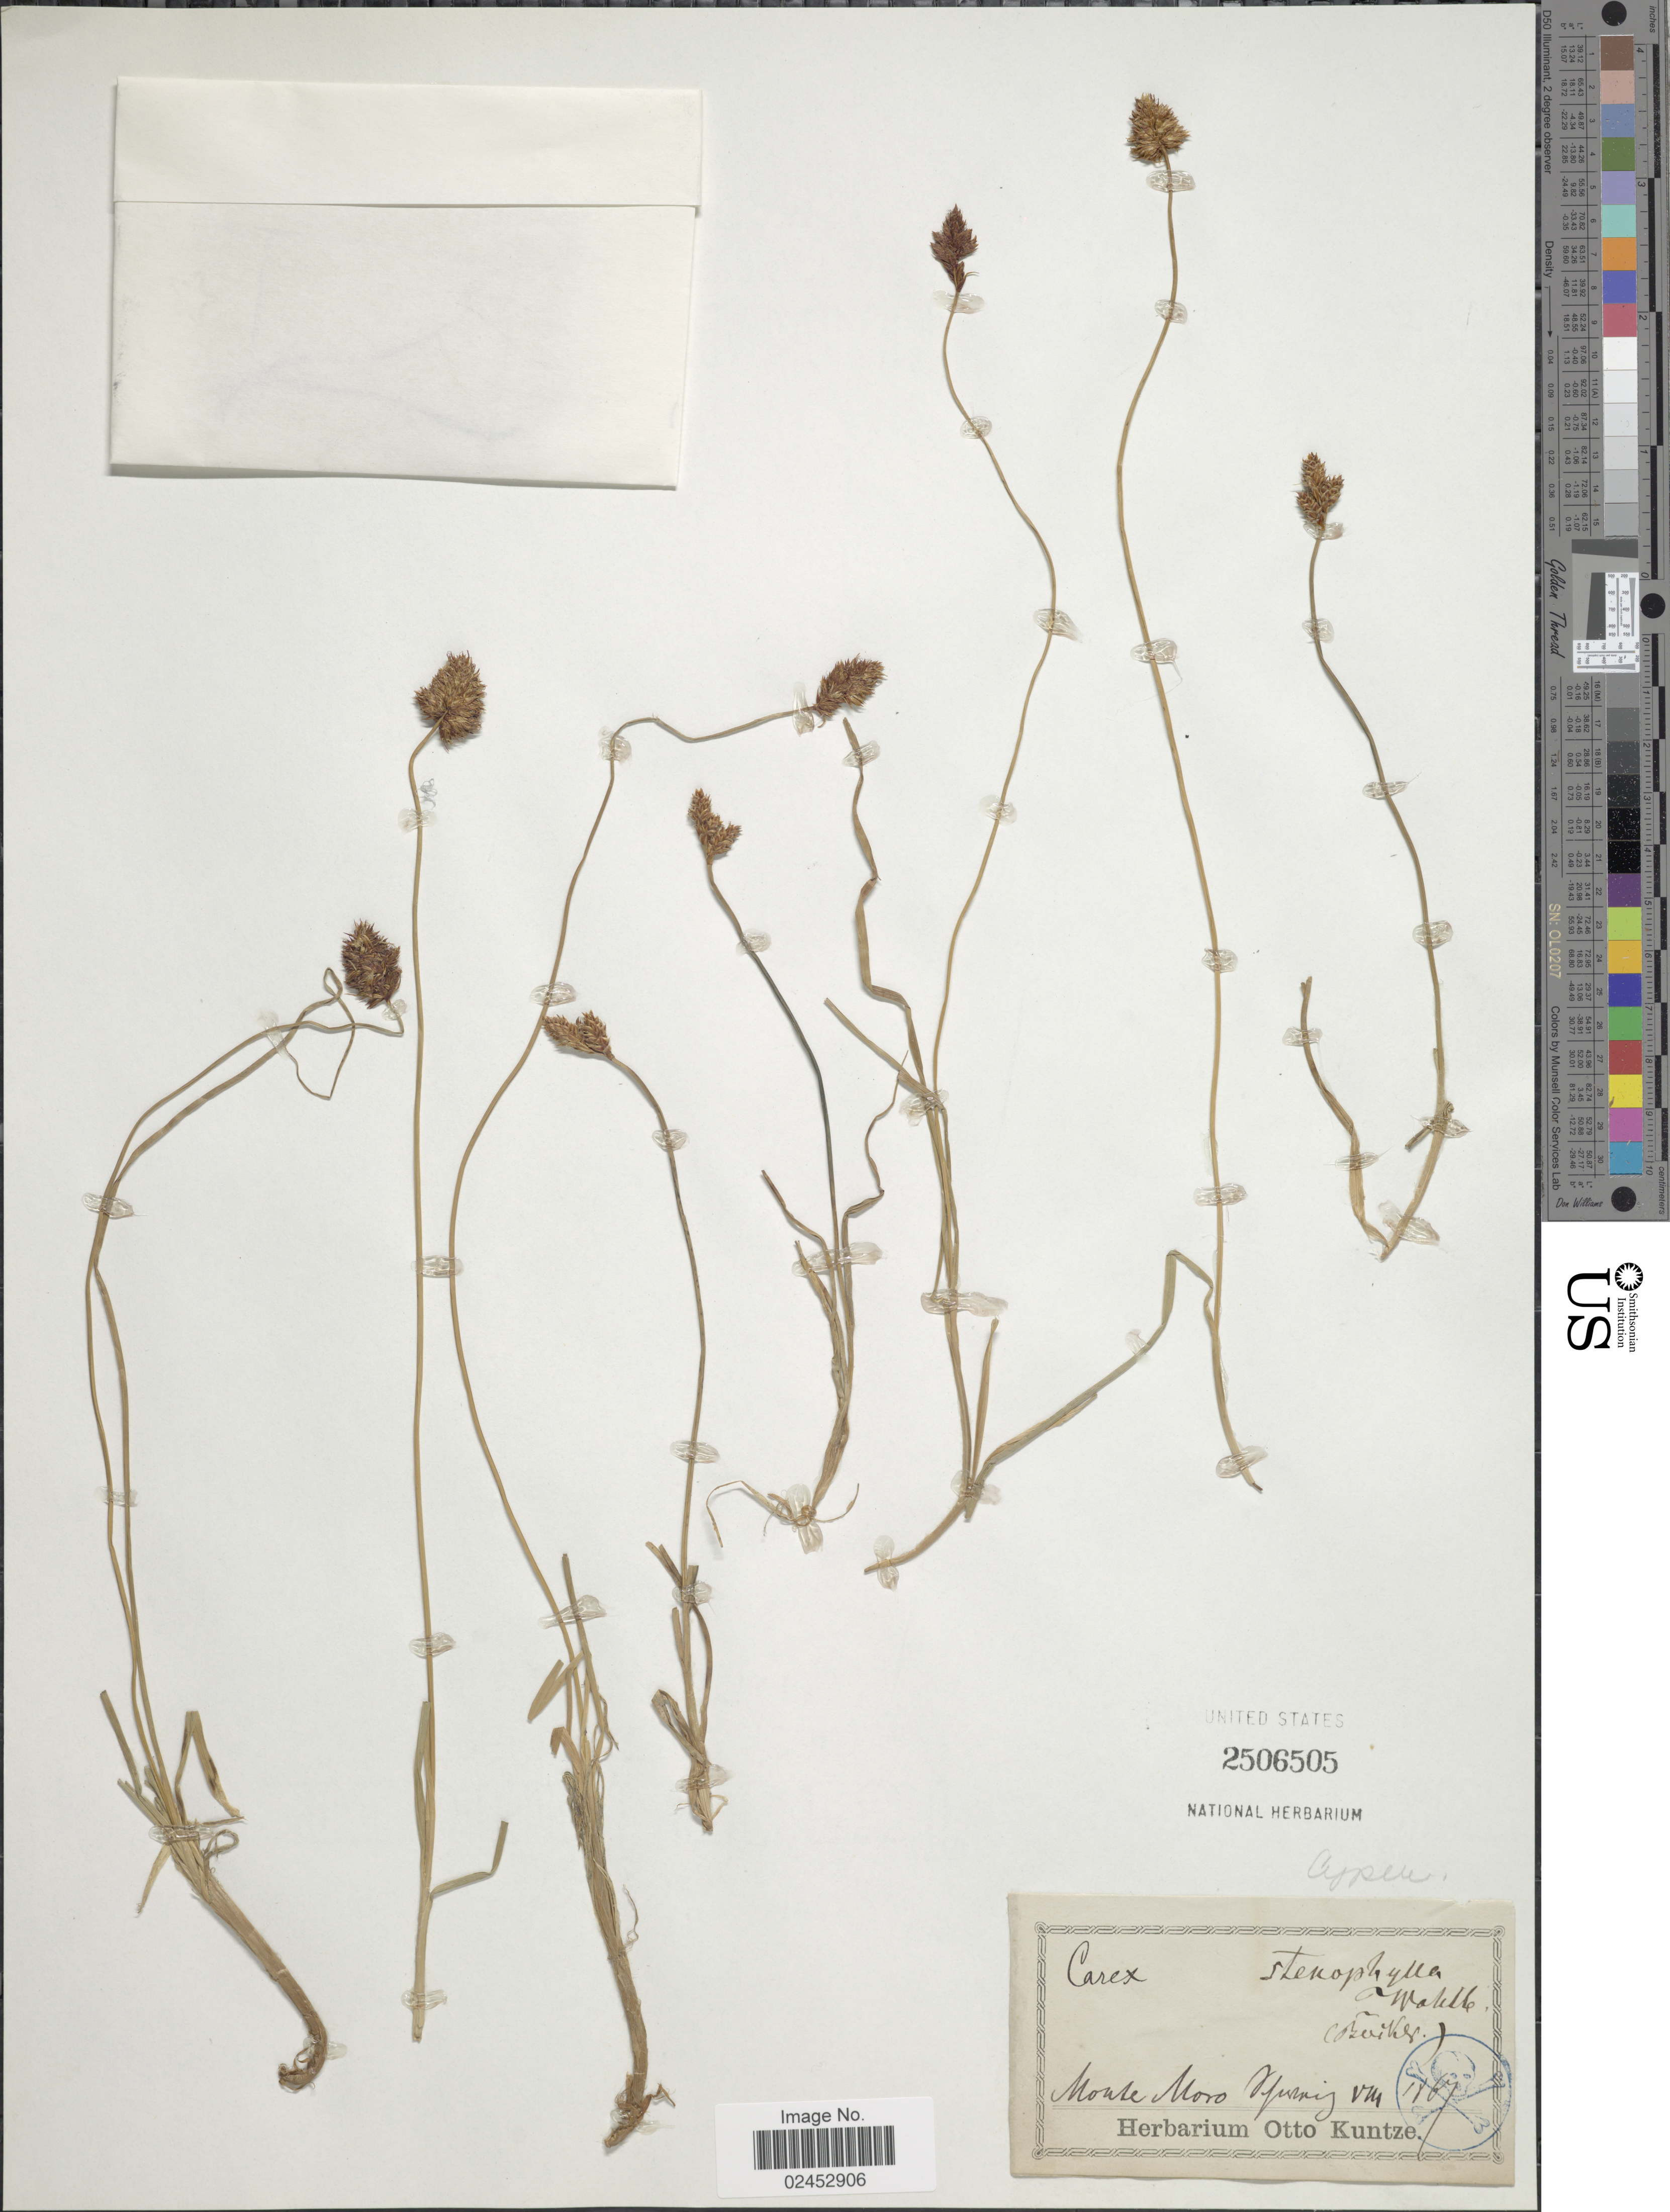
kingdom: Plantae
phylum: Tracheophyta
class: Liliopsida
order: Poales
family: Cyperaceae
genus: Carex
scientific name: Carex stenophylla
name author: Wahlenb.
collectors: ex herb. Otto Kuntze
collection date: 1867-08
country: Switzerland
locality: Monte Moro [illegible text]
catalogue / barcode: US 2506505